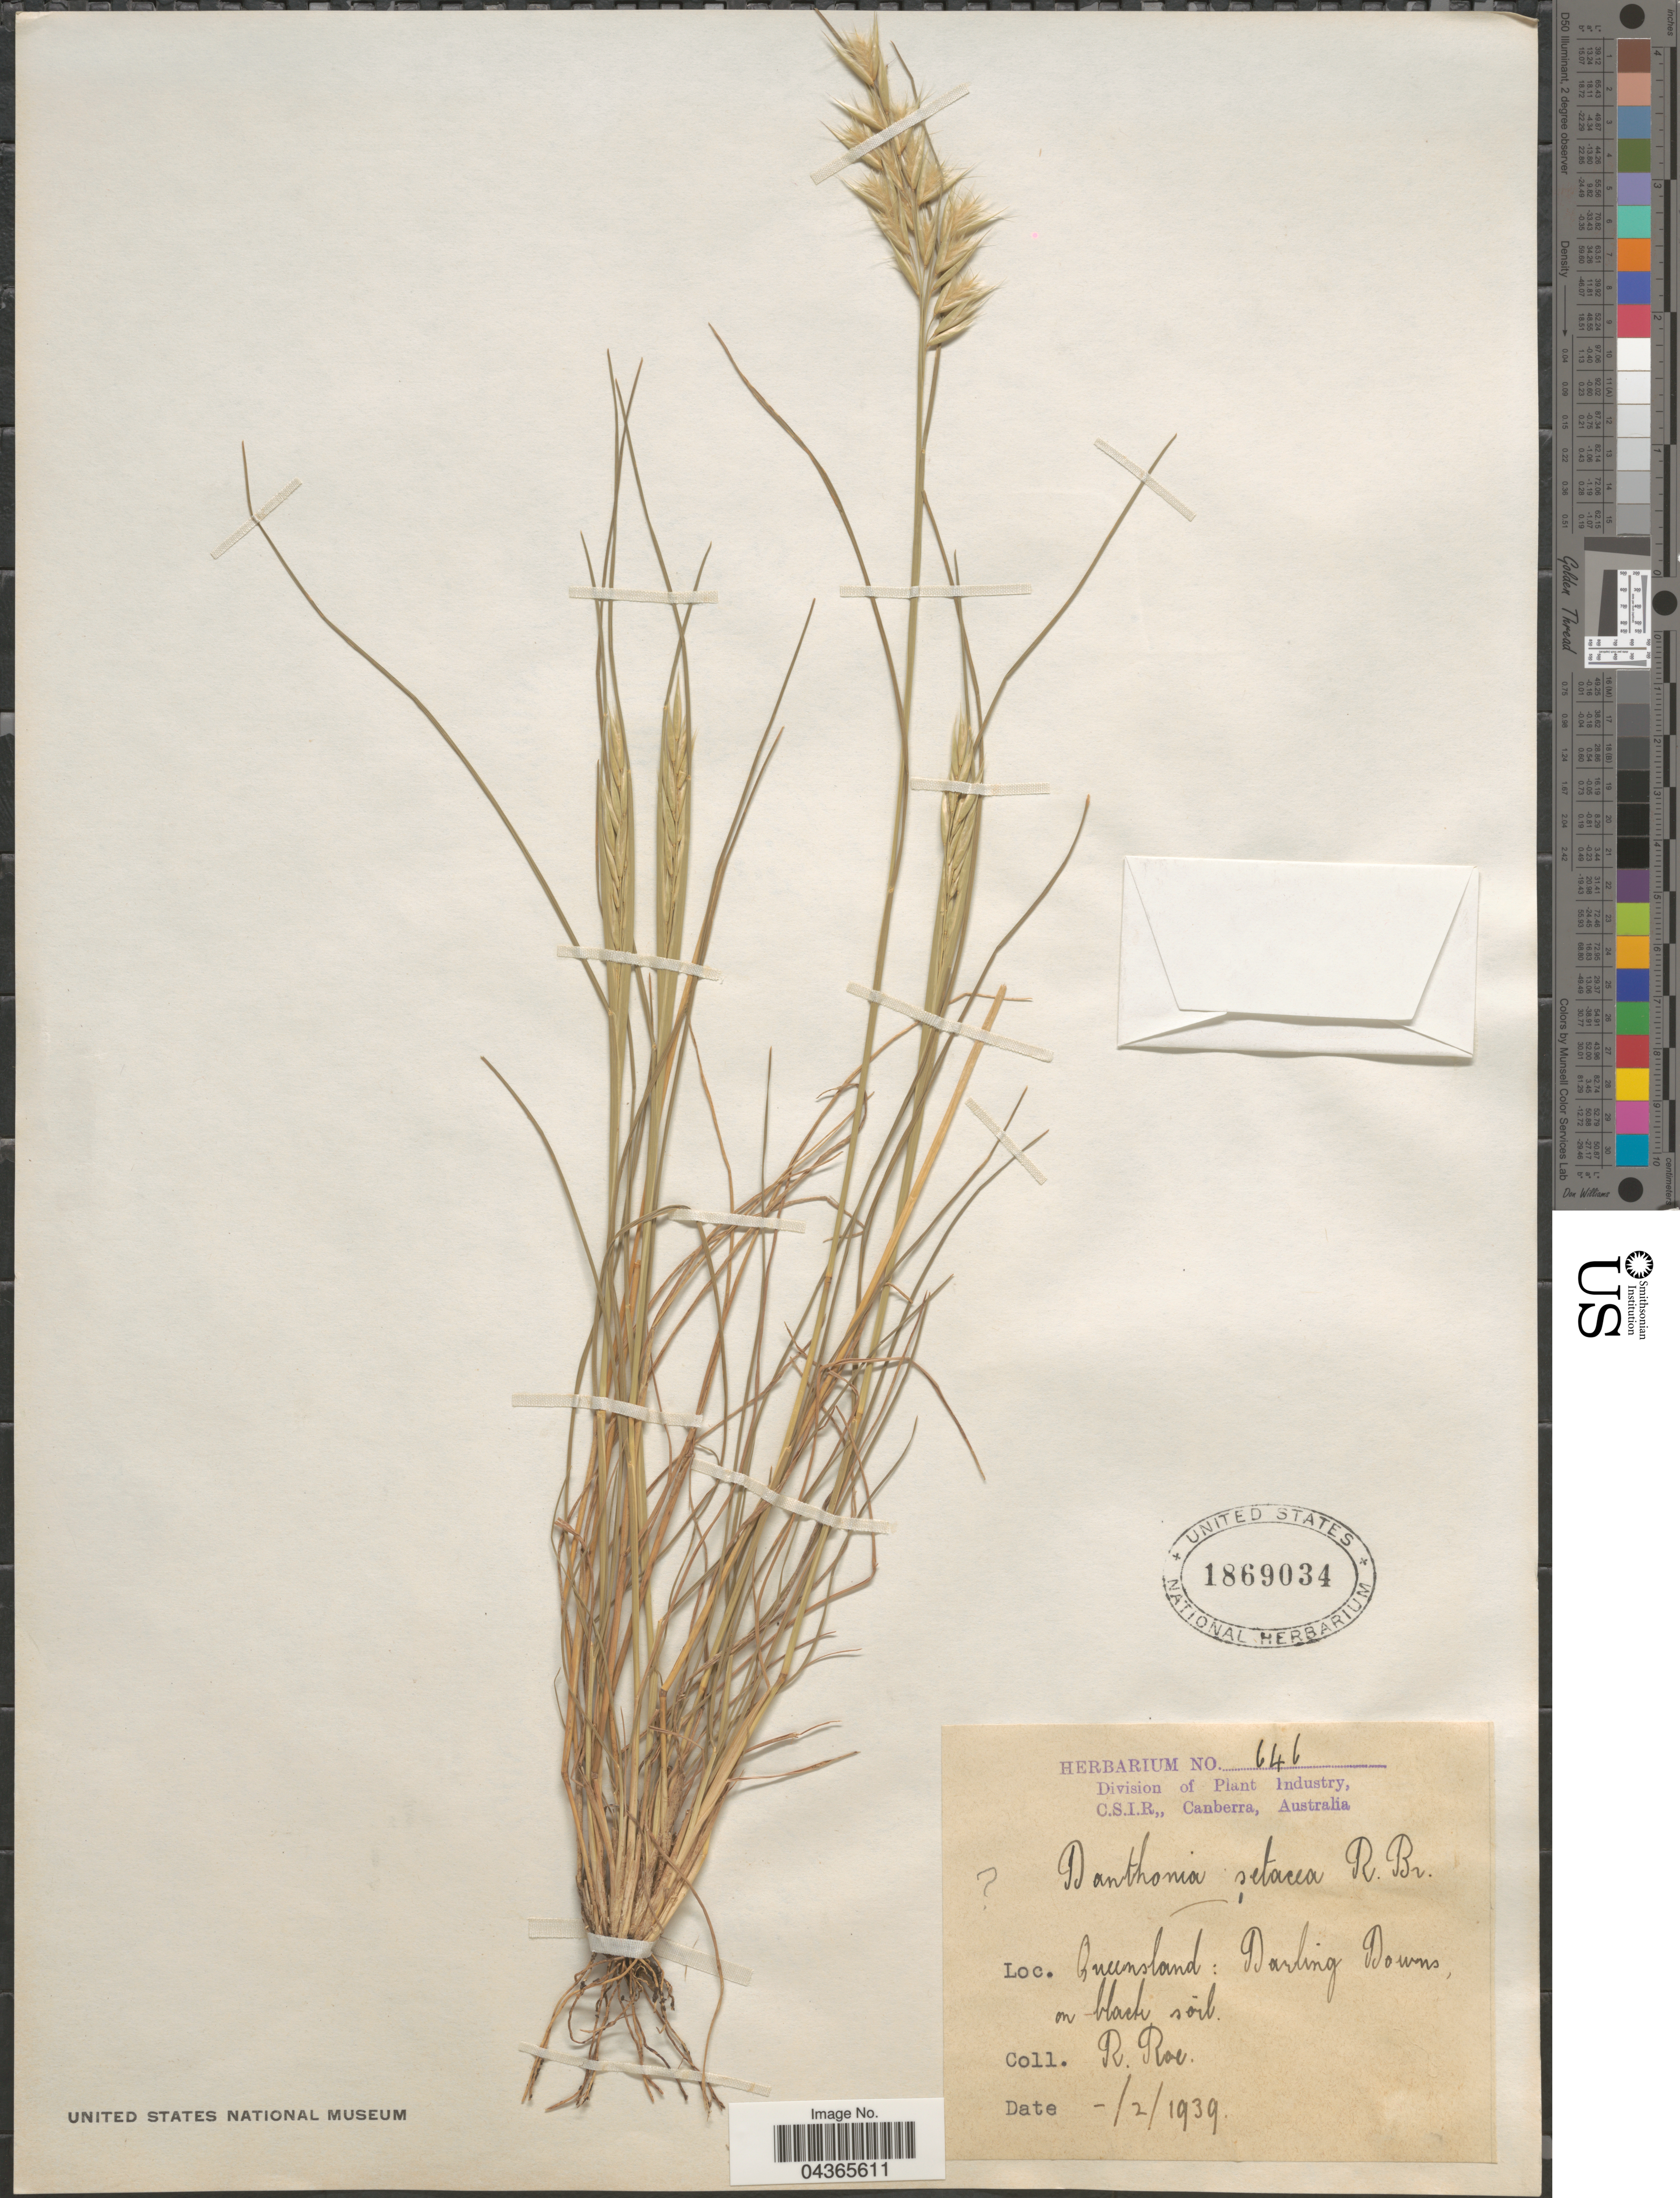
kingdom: Plantae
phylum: Tracheophyta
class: Liliopsida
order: Poales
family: Poaceae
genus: Rytidosperma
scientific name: Rytidosperma setaceum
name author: (R. Br.) Connor & Edgar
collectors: R. Roe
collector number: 646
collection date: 1939-02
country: Australia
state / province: Queensland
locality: Darling Downs.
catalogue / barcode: US 1869034